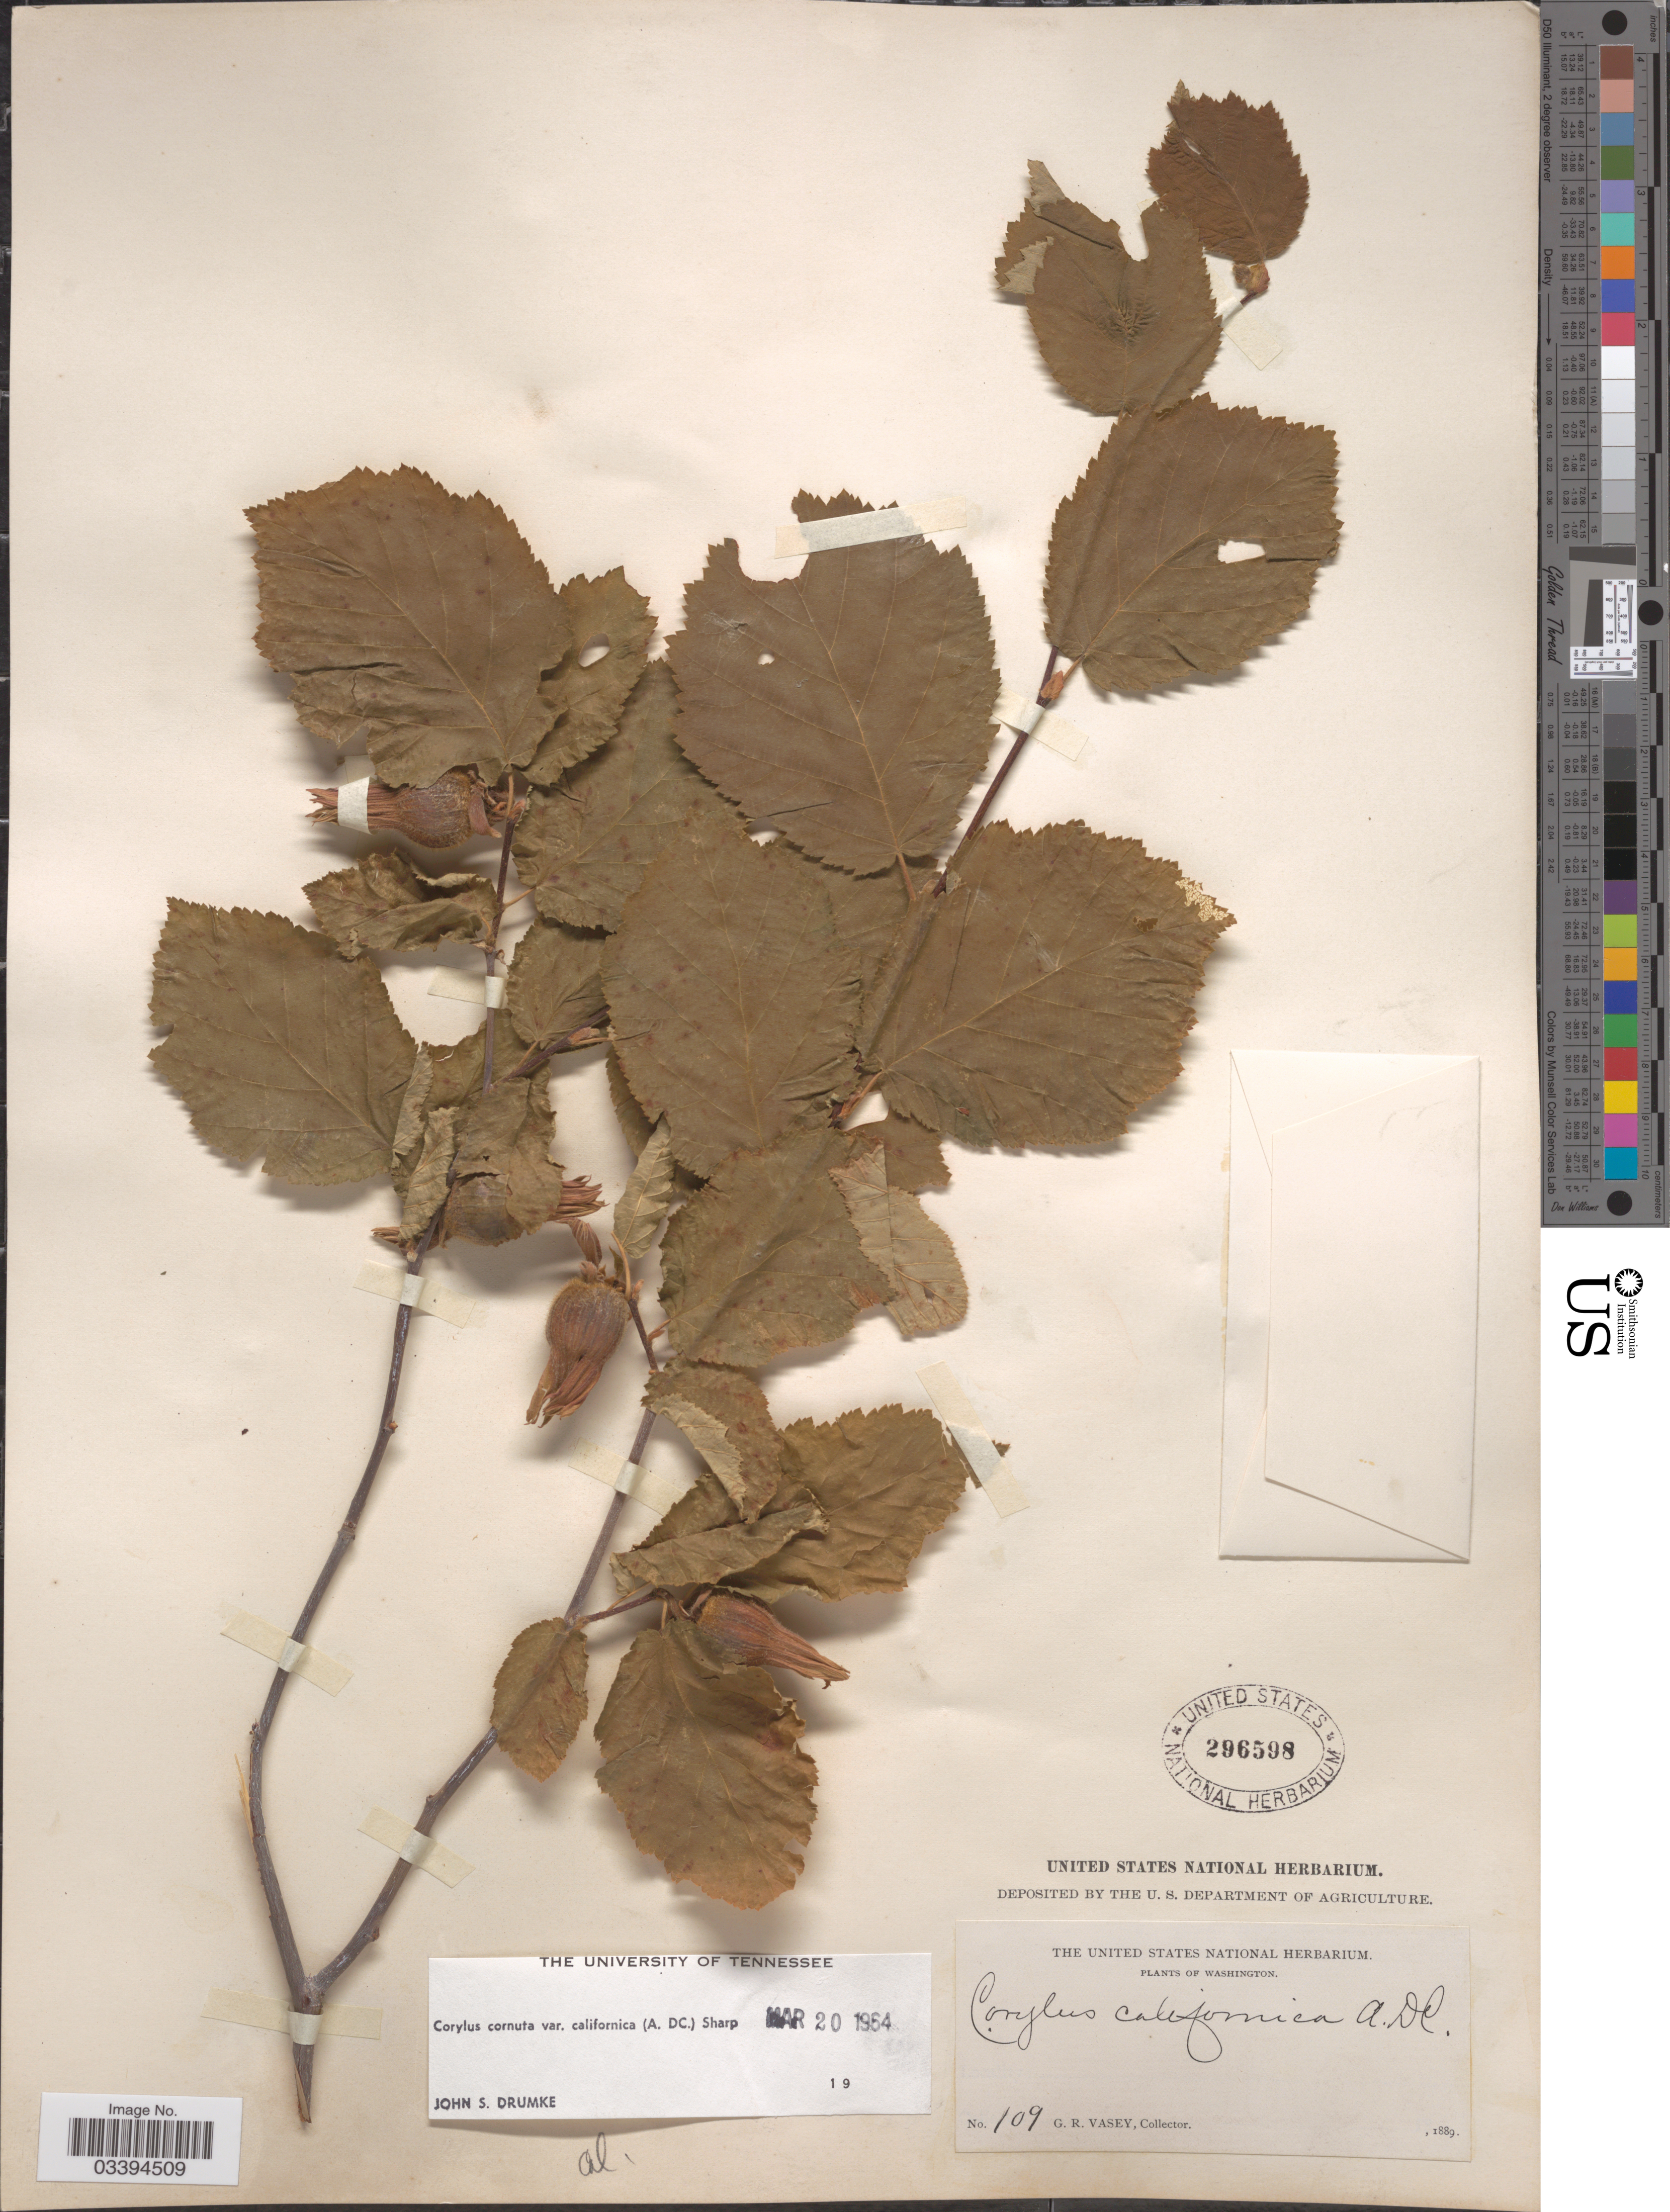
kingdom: Plantae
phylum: Tracheophyta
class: Magnoliopsida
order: Fagales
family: Betulaceae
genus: Corylus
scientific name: Corylus californica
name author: (A. DC.) Rose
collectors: G. R. Vasey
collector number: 109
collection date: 1889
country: United States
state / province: Washington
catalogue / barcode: US 296598